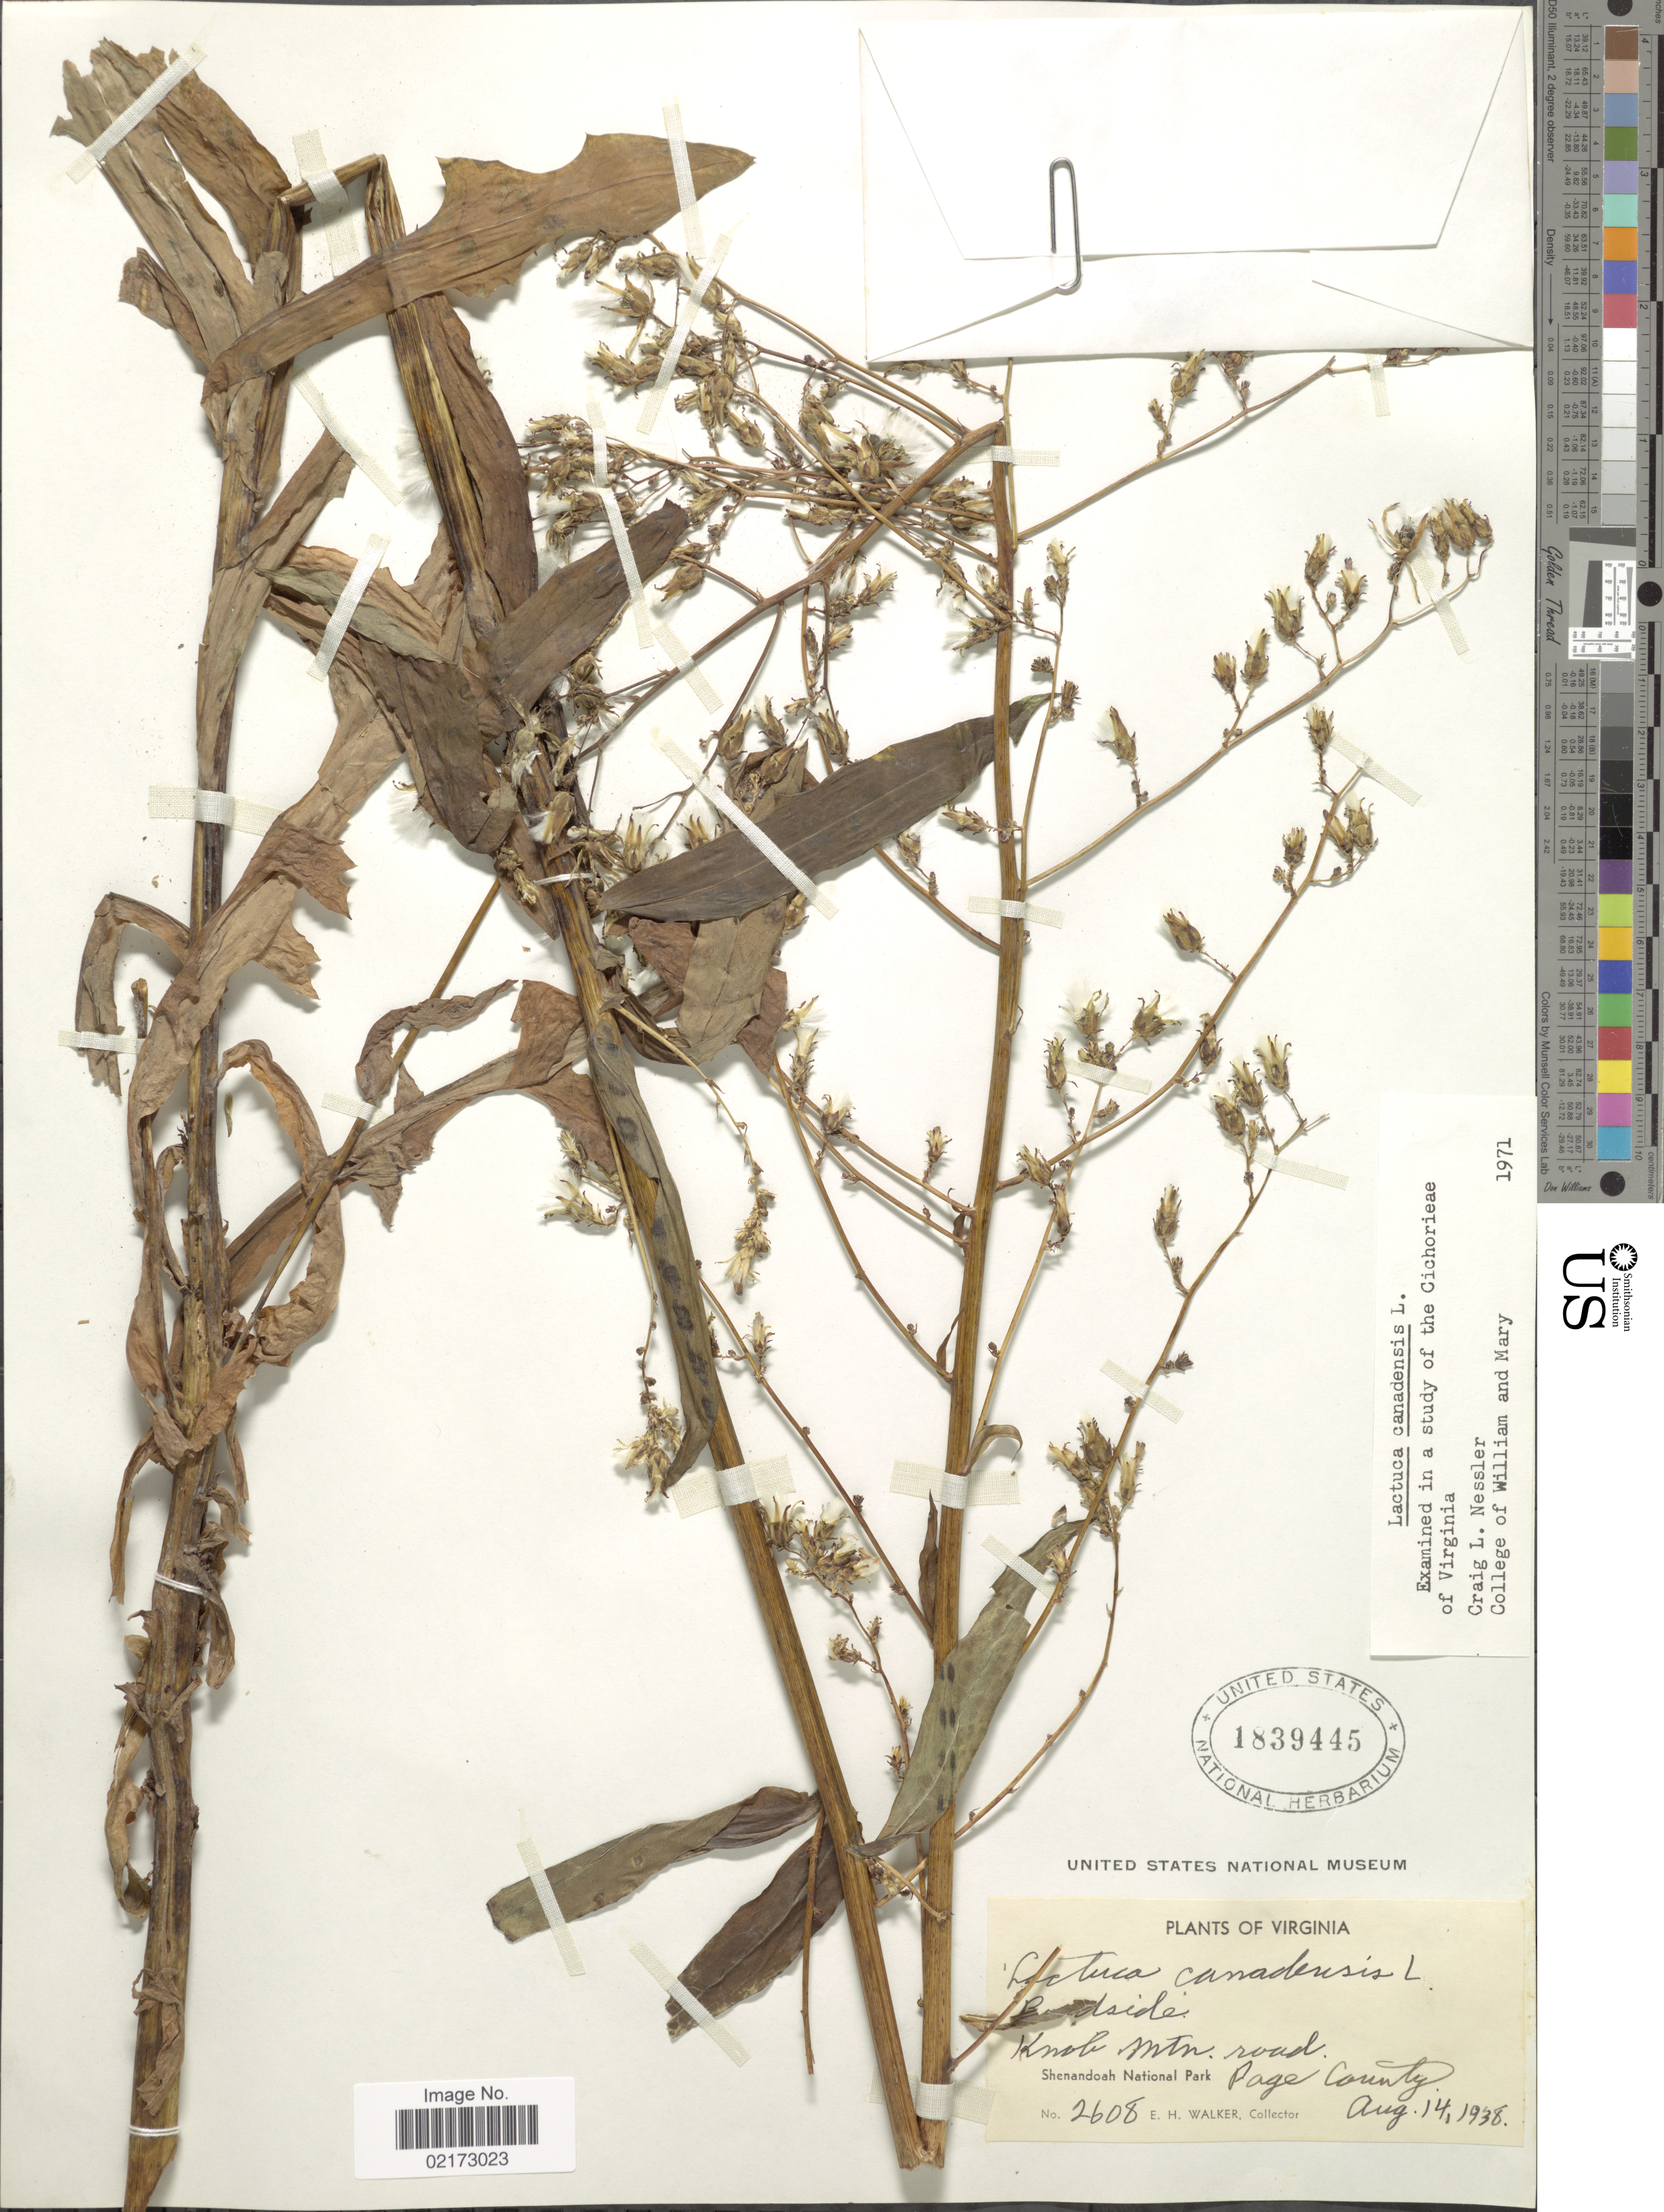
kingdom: Plantae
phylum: Tracheophyta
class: Magnoliopsida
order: Asterales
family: Asteraceae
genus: Lactuca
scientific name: Lactuca canadensis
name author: L.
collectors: E. H. Walker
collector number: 2608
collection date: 1938-08-14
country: United States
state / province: Virginia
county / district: Page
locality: Knob Mtn. road, Shenandoah National Park, Page County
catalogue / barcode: US 1839445